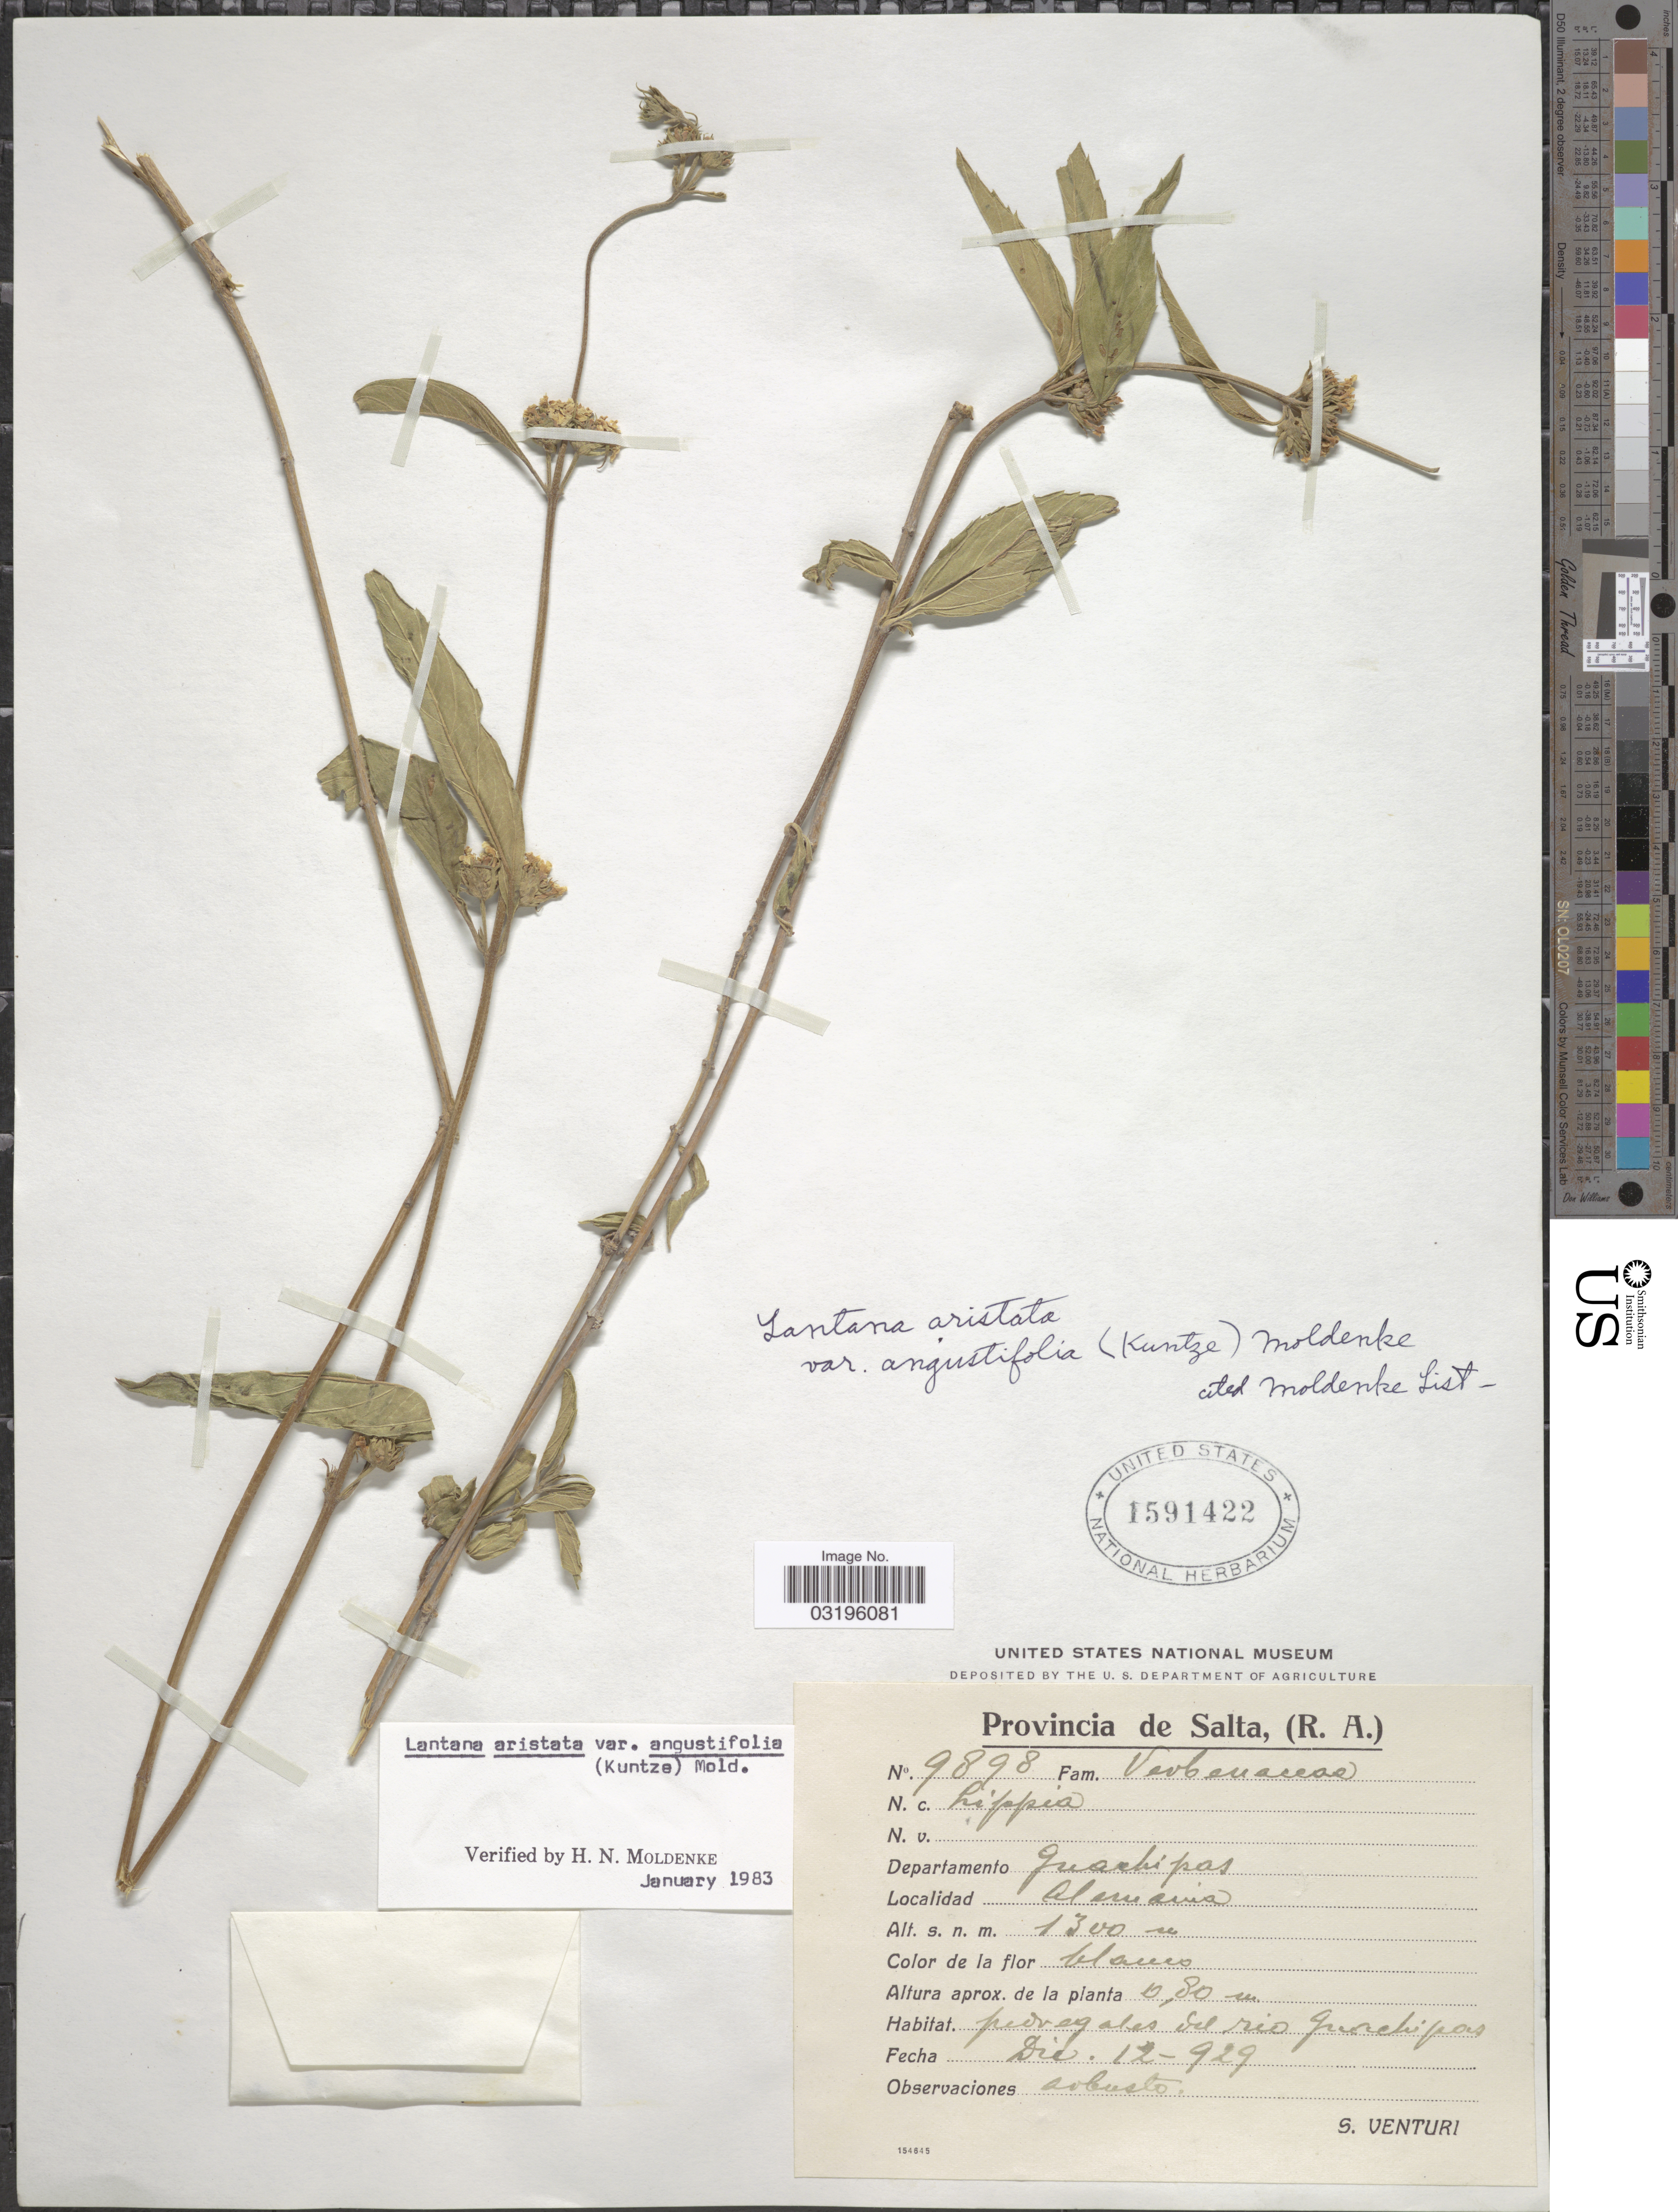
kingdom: Plantae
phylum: Tracheophyta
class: Magnoliopsida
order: Lamiales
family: Verbenaceae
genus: Lantana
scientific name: Lantana aristata var. angustifolia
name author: Moldenke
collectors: S. Venturi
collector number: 9898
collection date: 1929-12-12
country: Argentina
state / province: Salta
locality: Departamento Guachipas. Alemania.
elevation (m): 1300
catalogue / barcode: US 1591422